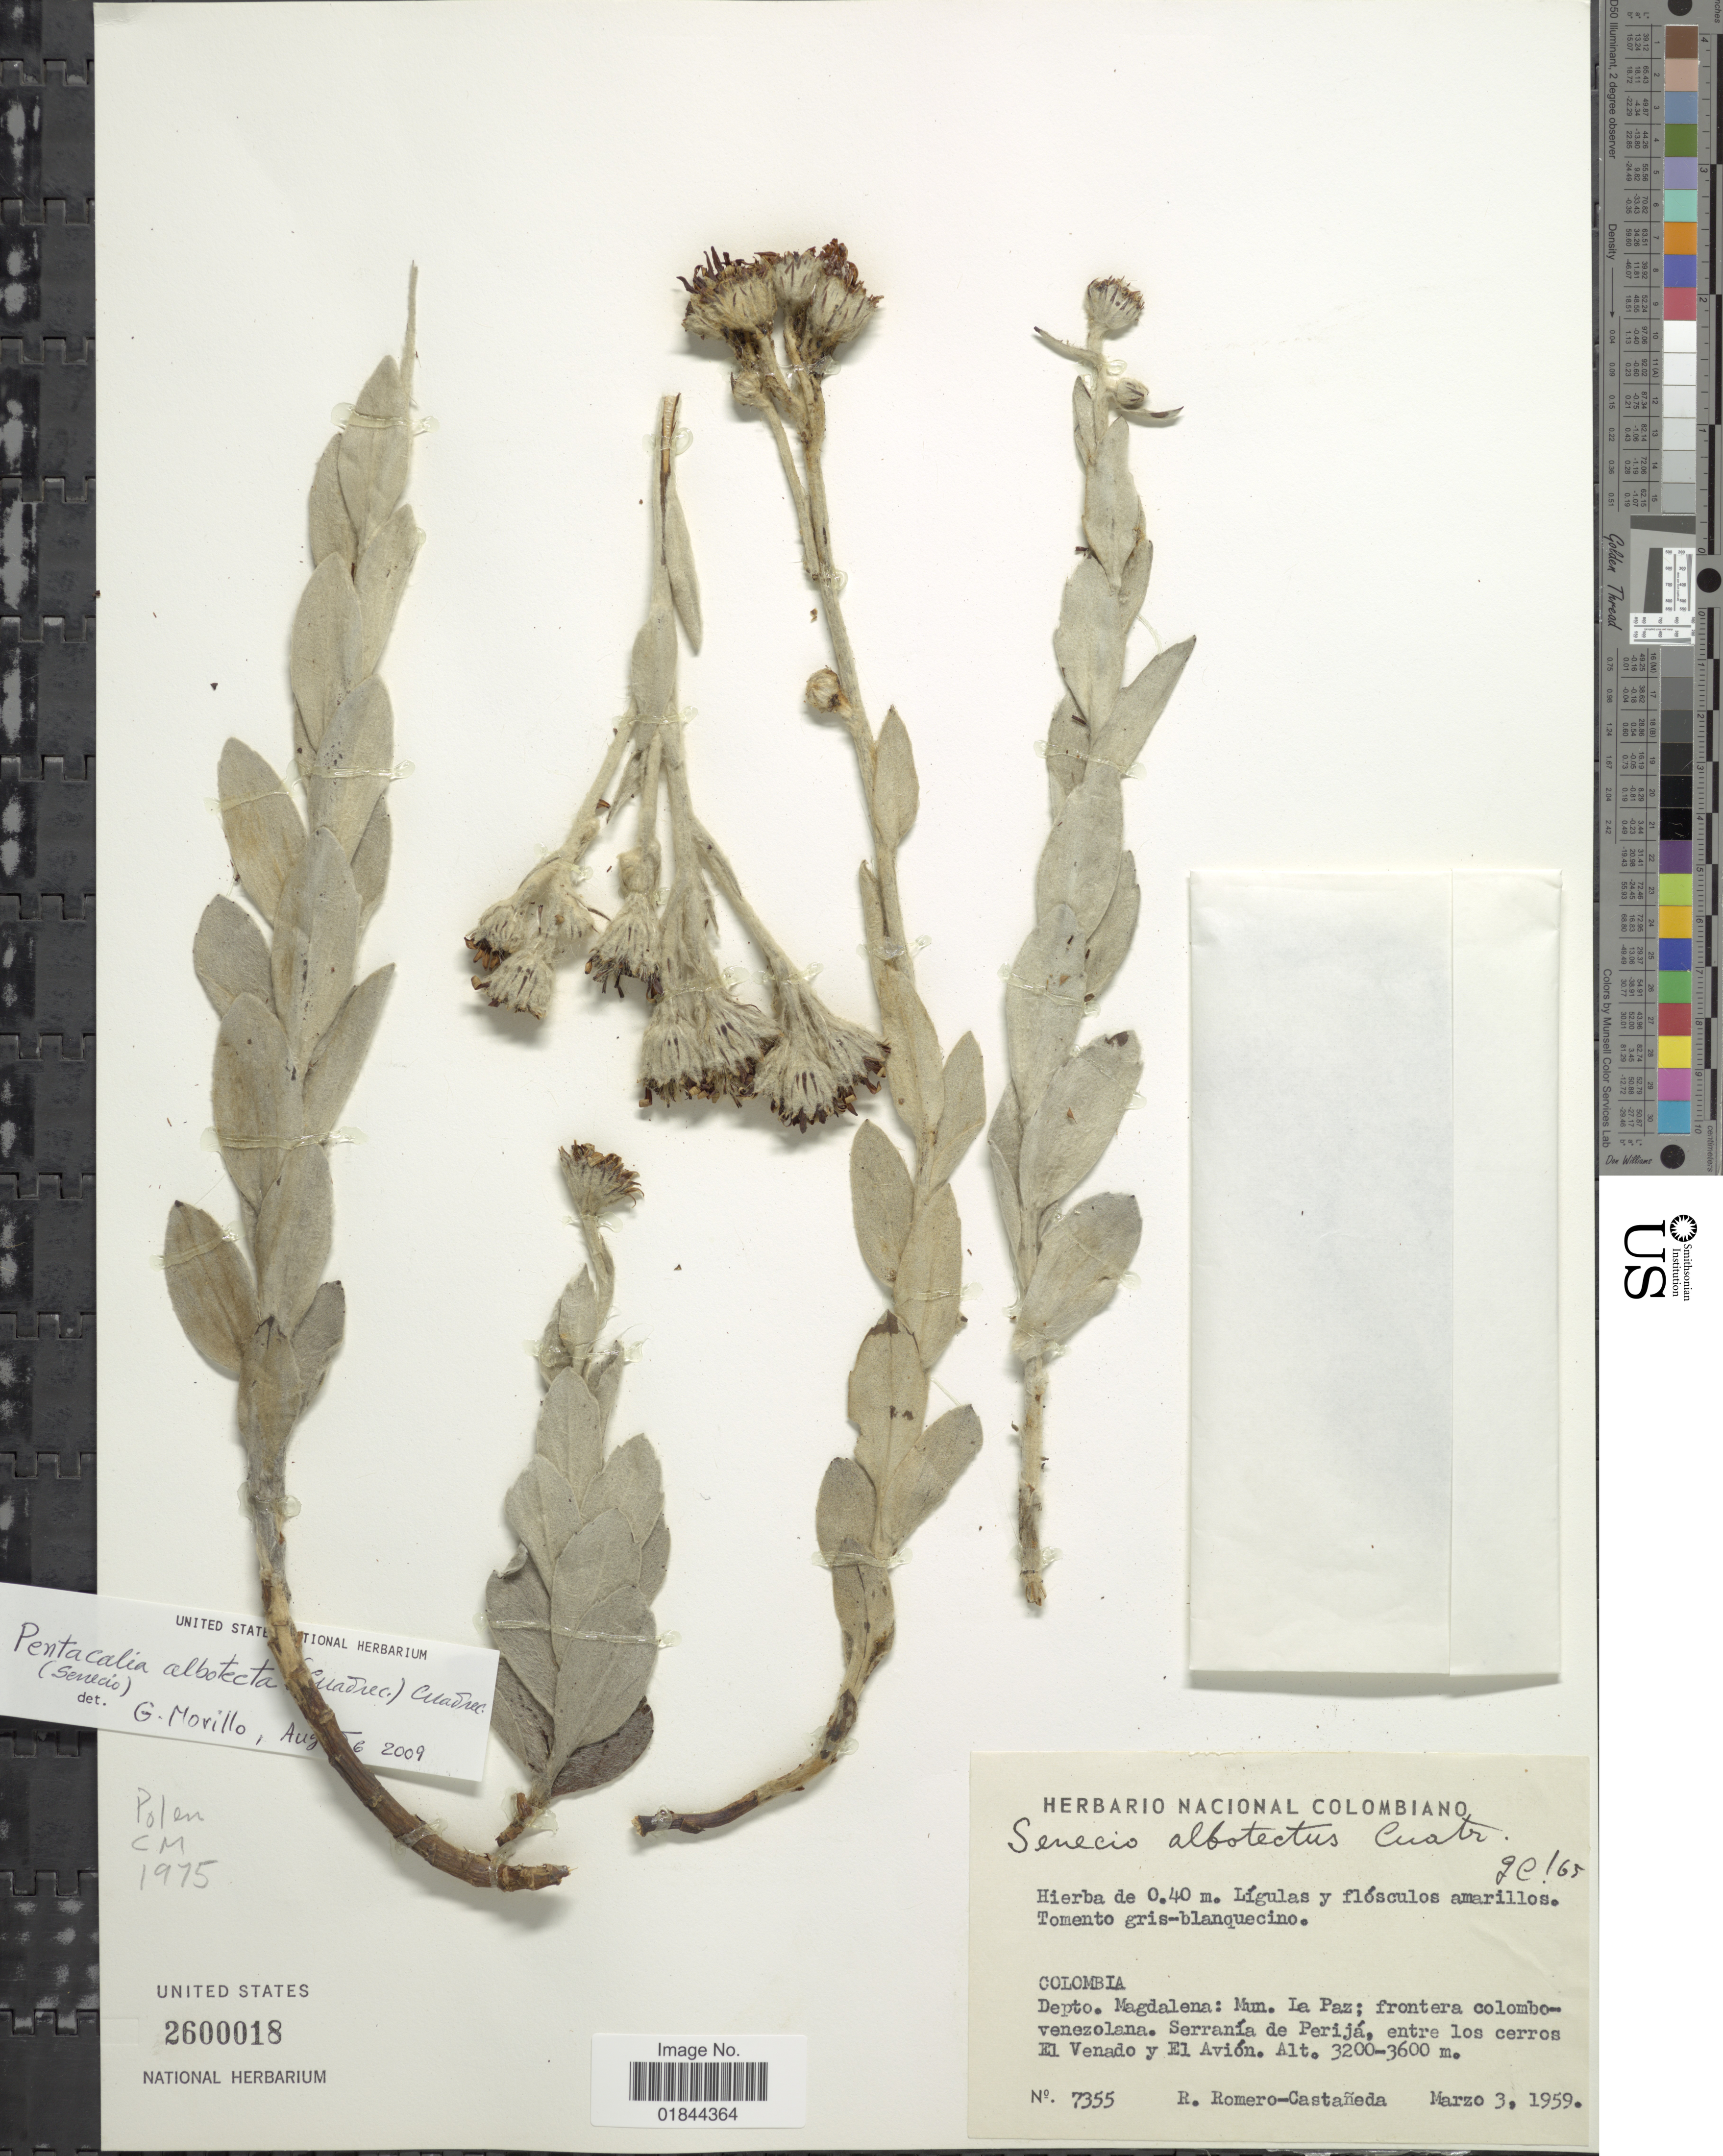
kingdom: Plantae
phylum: Tracheophyta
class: Magnoliopsida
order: Asterales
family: Asteraceae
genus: Pentacalia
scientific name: Pentacalia albotecta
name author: (Cuatrec.) Cuatrec.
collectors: R. Romero Castañeda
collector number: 7355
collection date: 1959-05-03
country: Colombia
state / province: Magdalena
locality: Depto Magdalena: Mun La Paz; frontera colombo-venezolana. Serranía de Perijá, entre los cerros El Venado y El Avión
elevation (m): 3200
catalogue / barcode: US 2600018